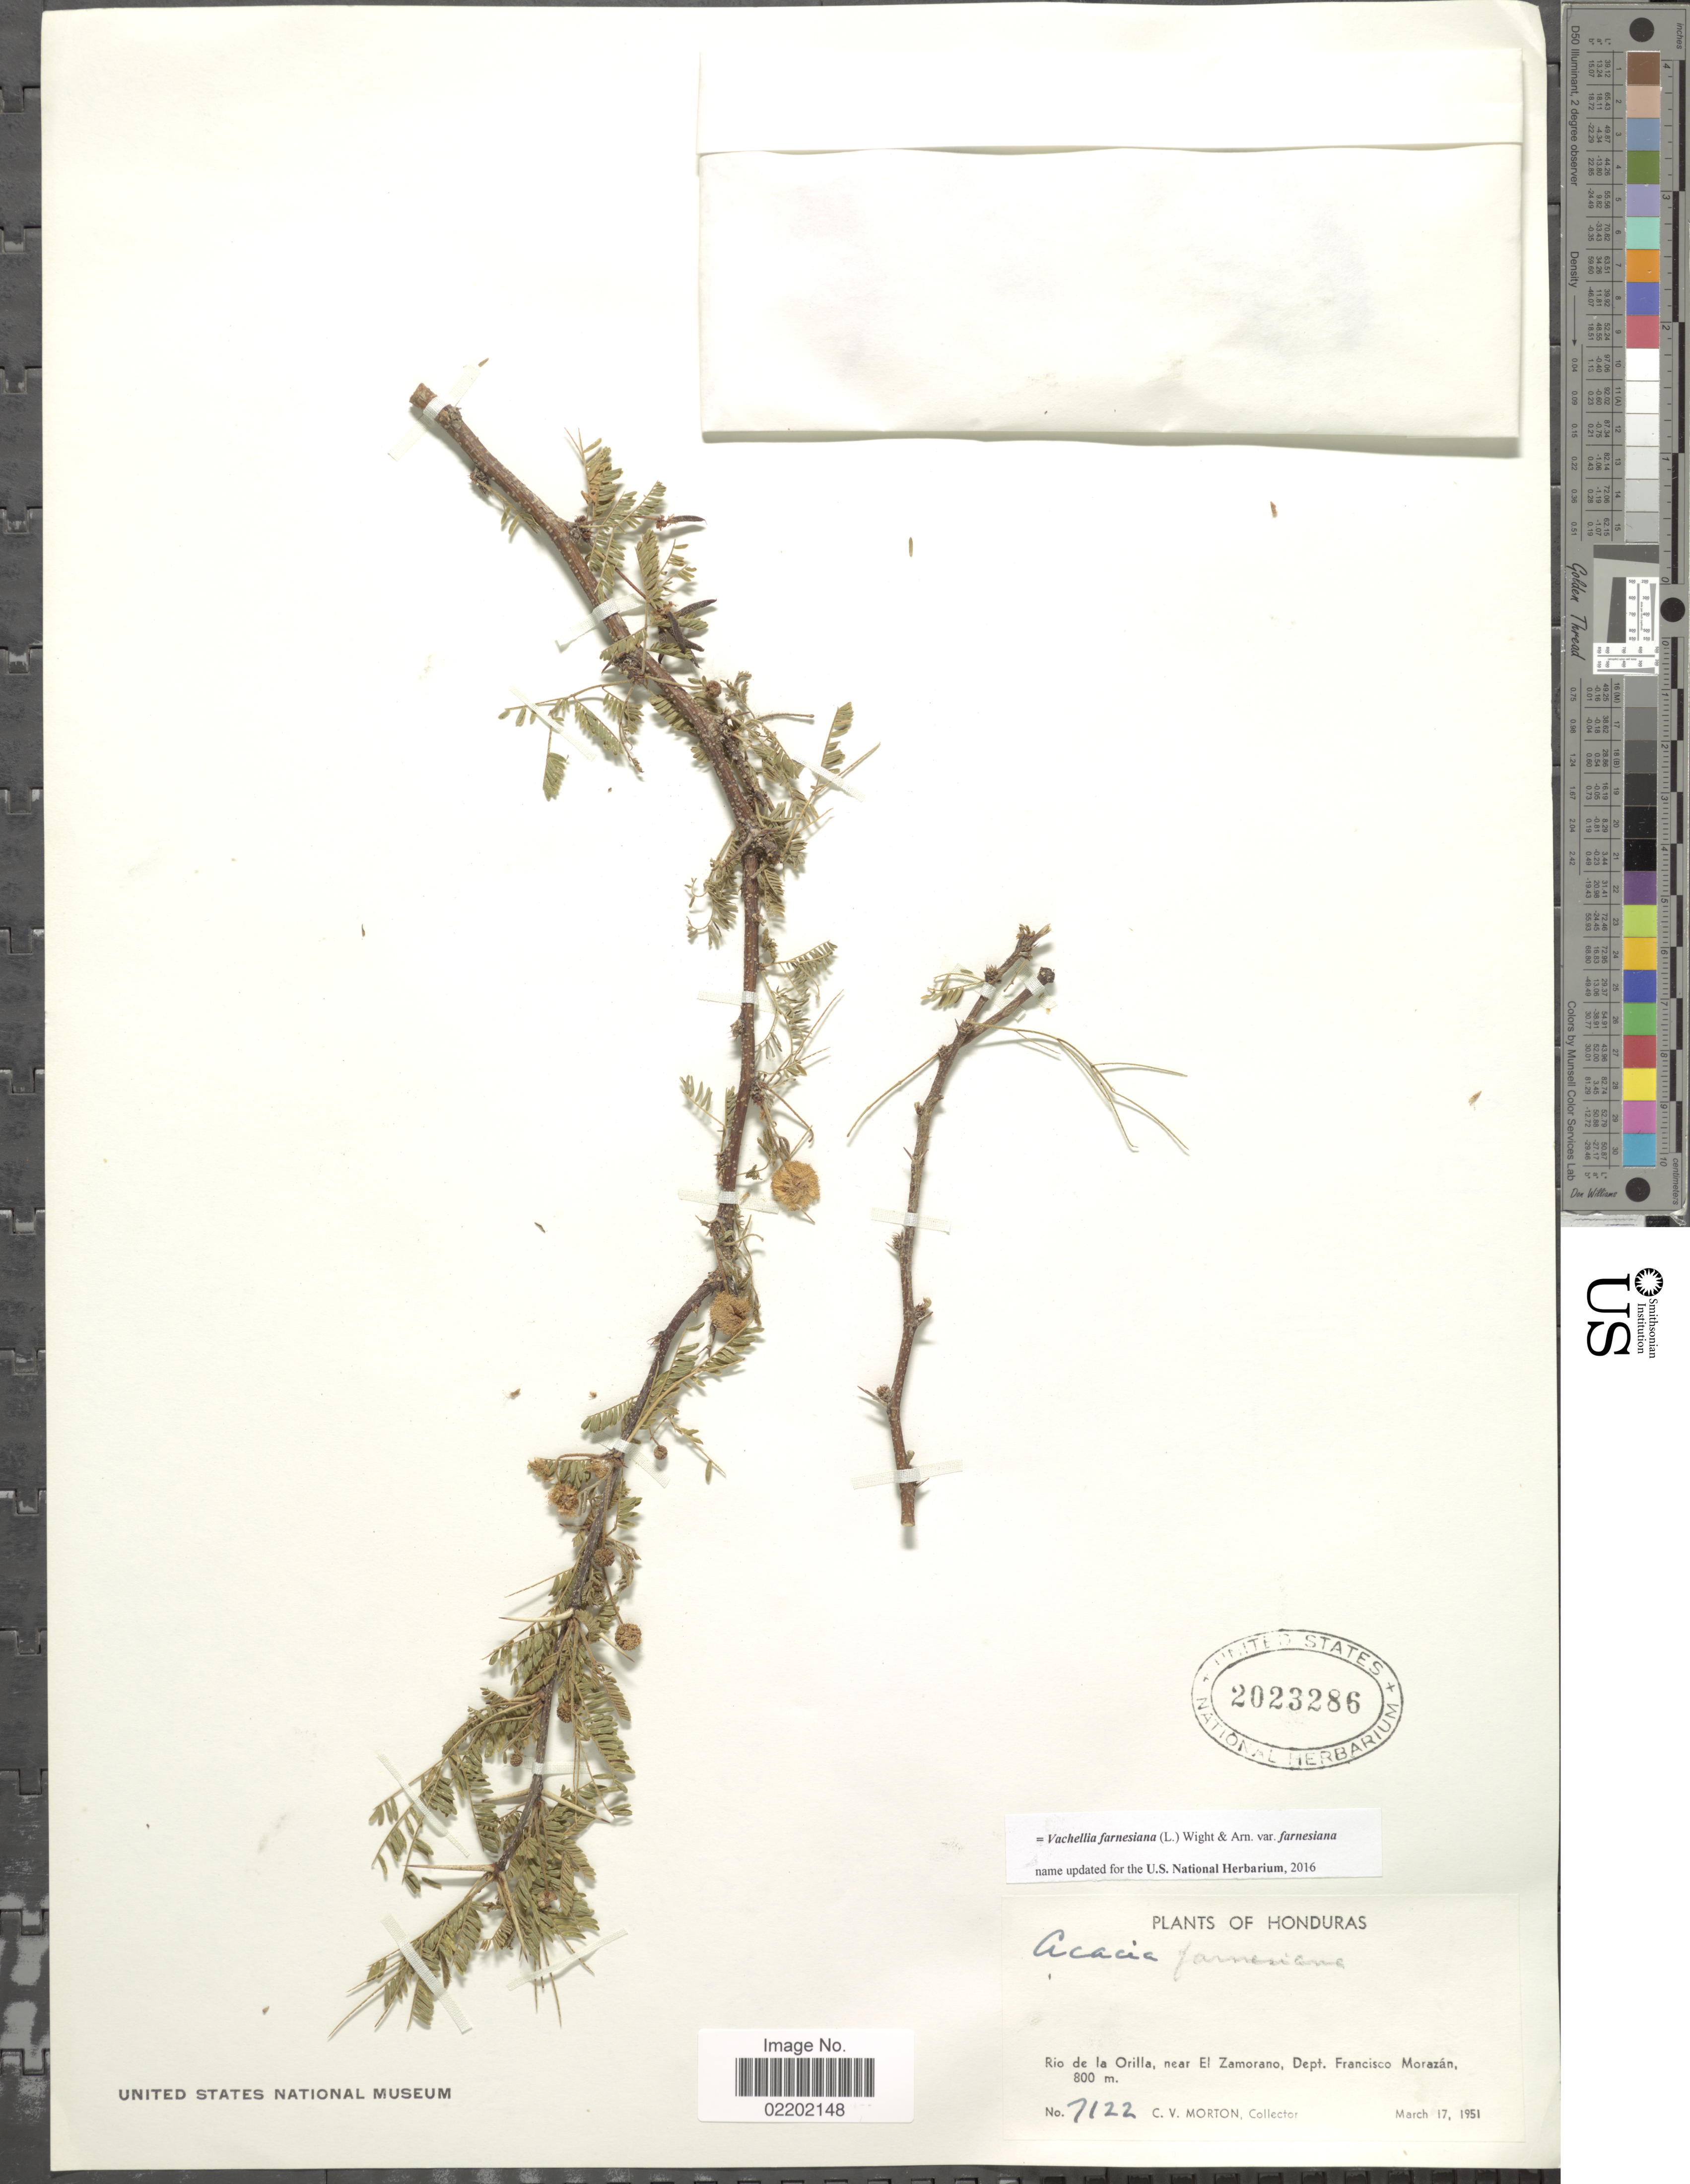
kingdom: Plantae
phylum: Tracheophyta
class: Magnoliopsida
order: Fabales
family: Fabaceae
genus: Vachellia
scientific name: Vachellia farnesiana var. farnesiana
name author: (L.) Wight & Arn.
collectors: C. V. Morton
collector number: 7122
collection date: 1951-03-17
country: Honduras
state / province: Fco. Morazán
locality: Rio de la Orillas, near El Zamorano, Dept. Francisco Morazán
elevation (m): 800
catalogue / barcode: US 2023286